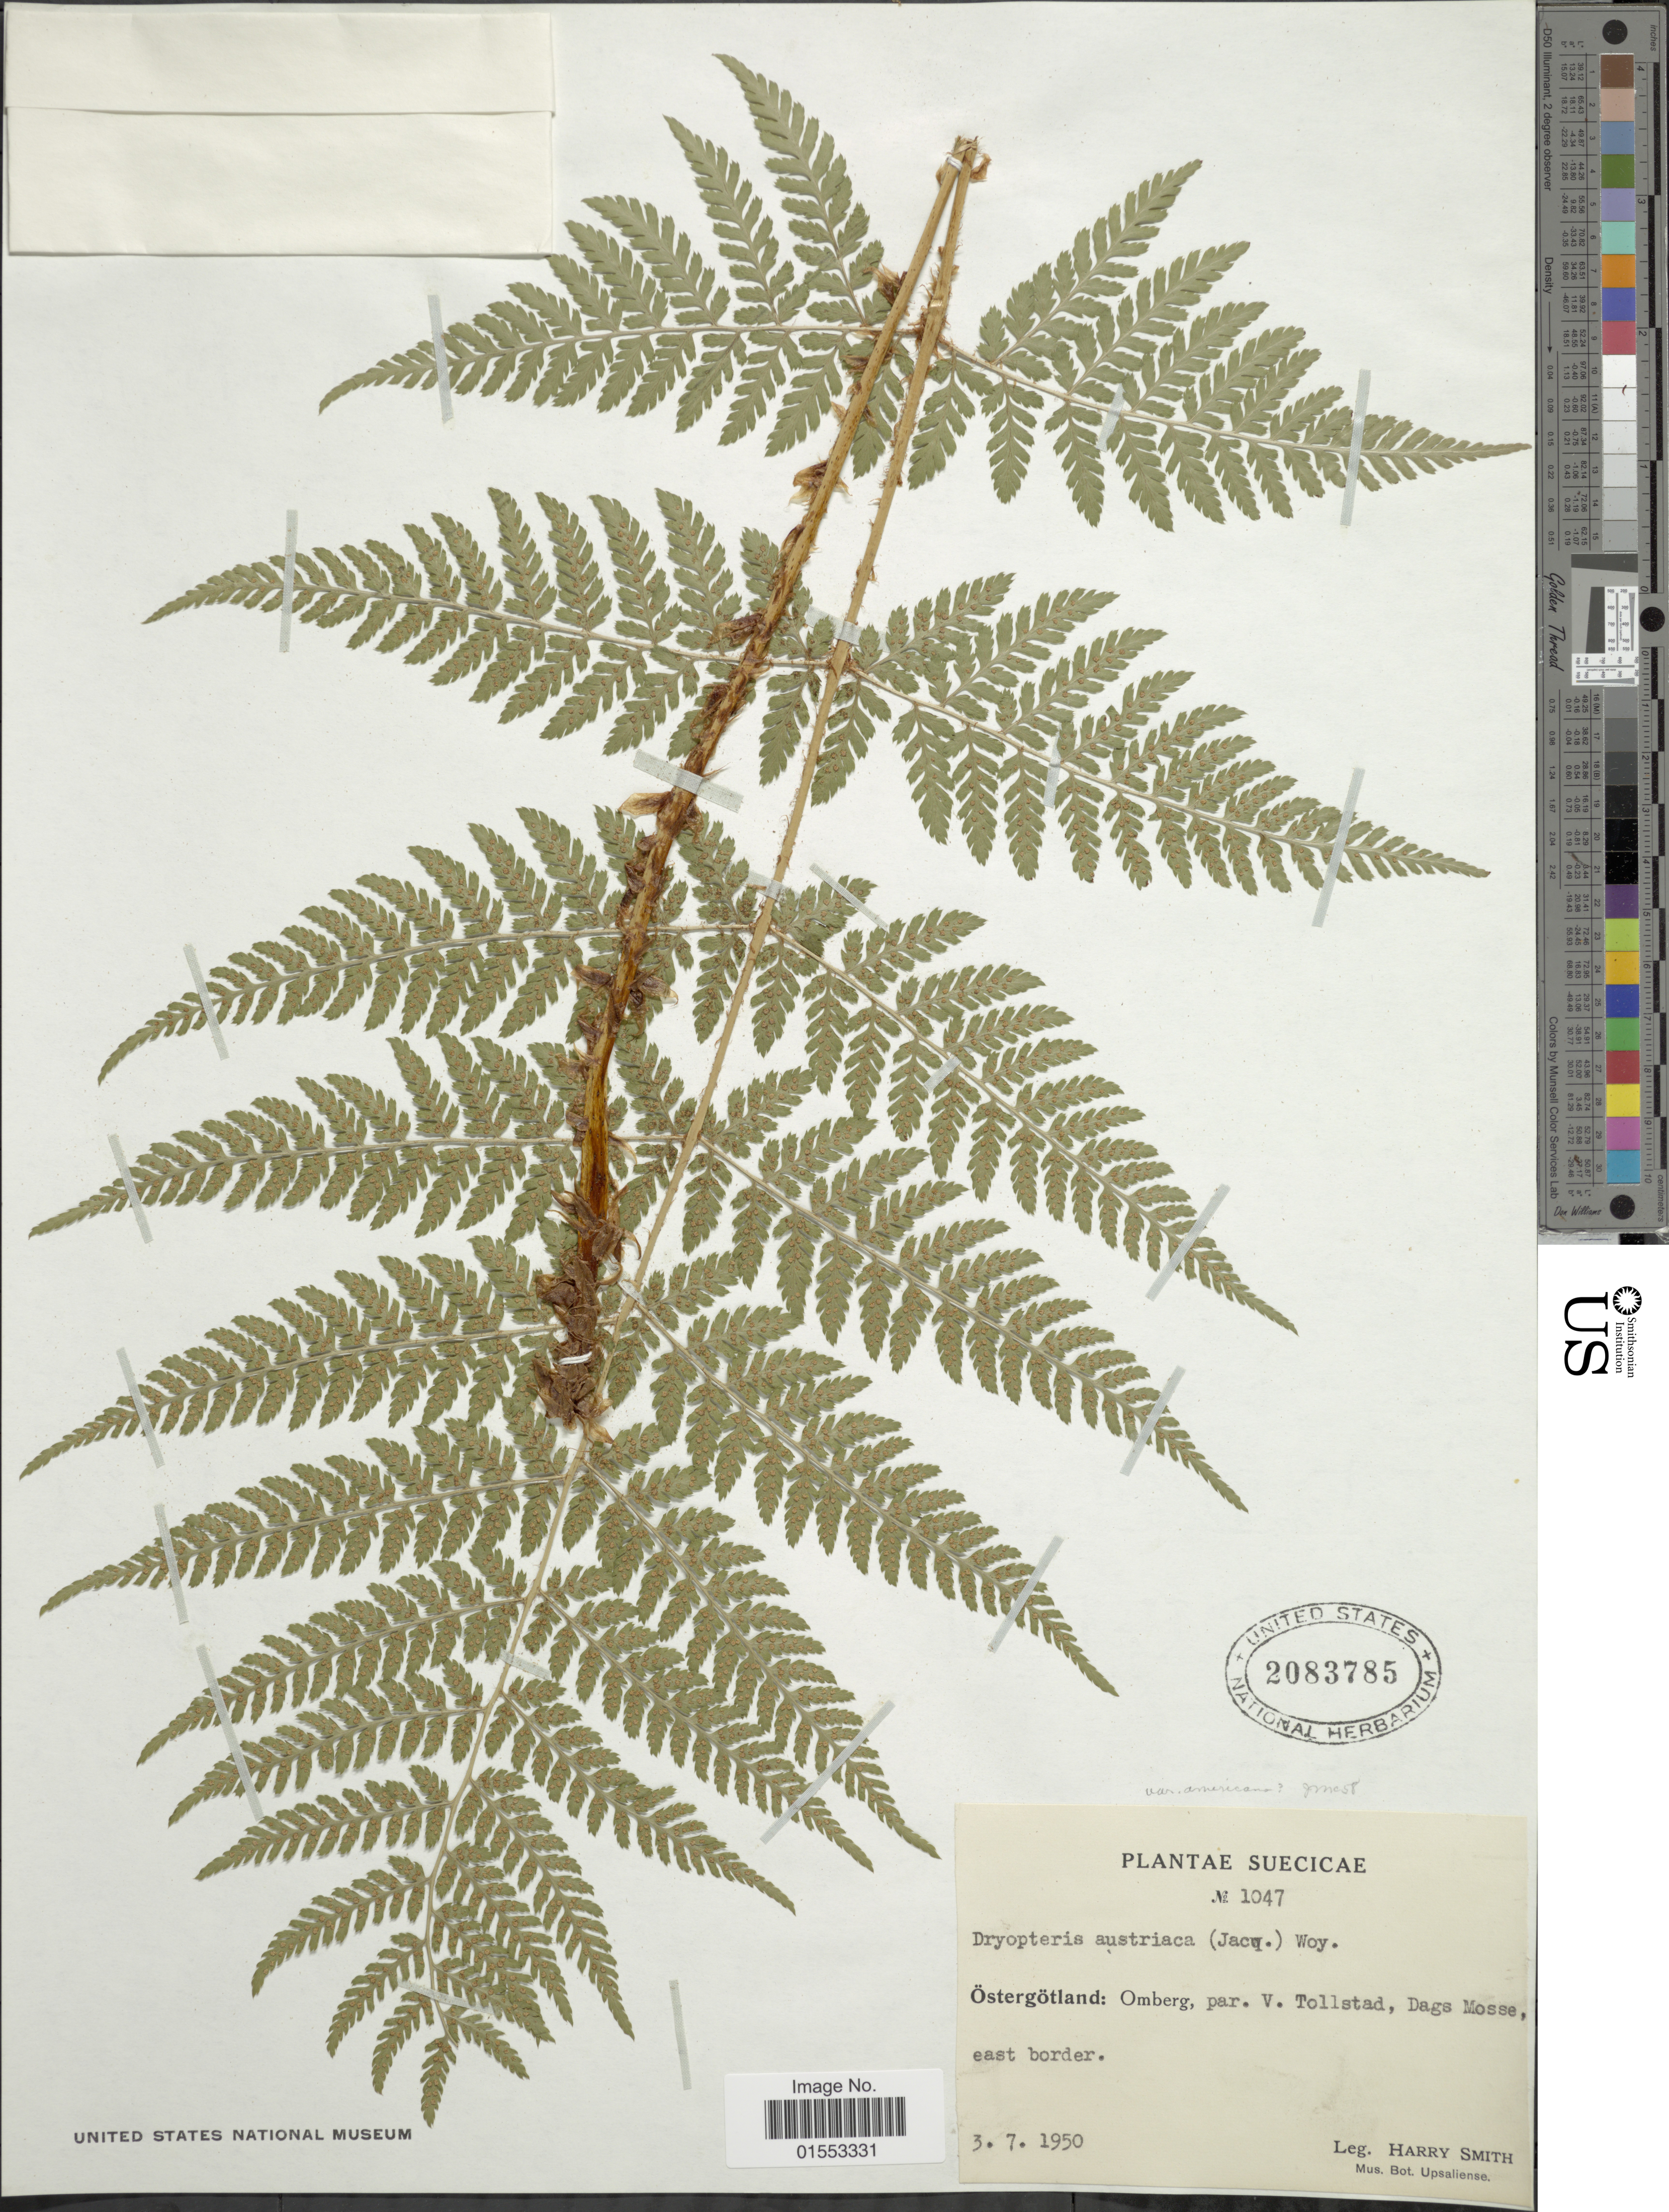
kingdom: Plantae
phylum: Tracheophyta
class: Polypodiopsida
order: Polypodiales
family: Dryopteridaceae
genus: Dryopteris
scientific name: Dryopteris expansa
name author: (C. Presl) Fraser-Jenk. & Jermy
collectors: H. Smith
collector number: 1047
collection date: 1950-07-03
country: Sweden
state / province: Östergötland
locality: Suecicae. Ostergotland: Omberg, par. V. Tollstad, Dags Mosse, east border.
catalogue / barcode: US 2083785